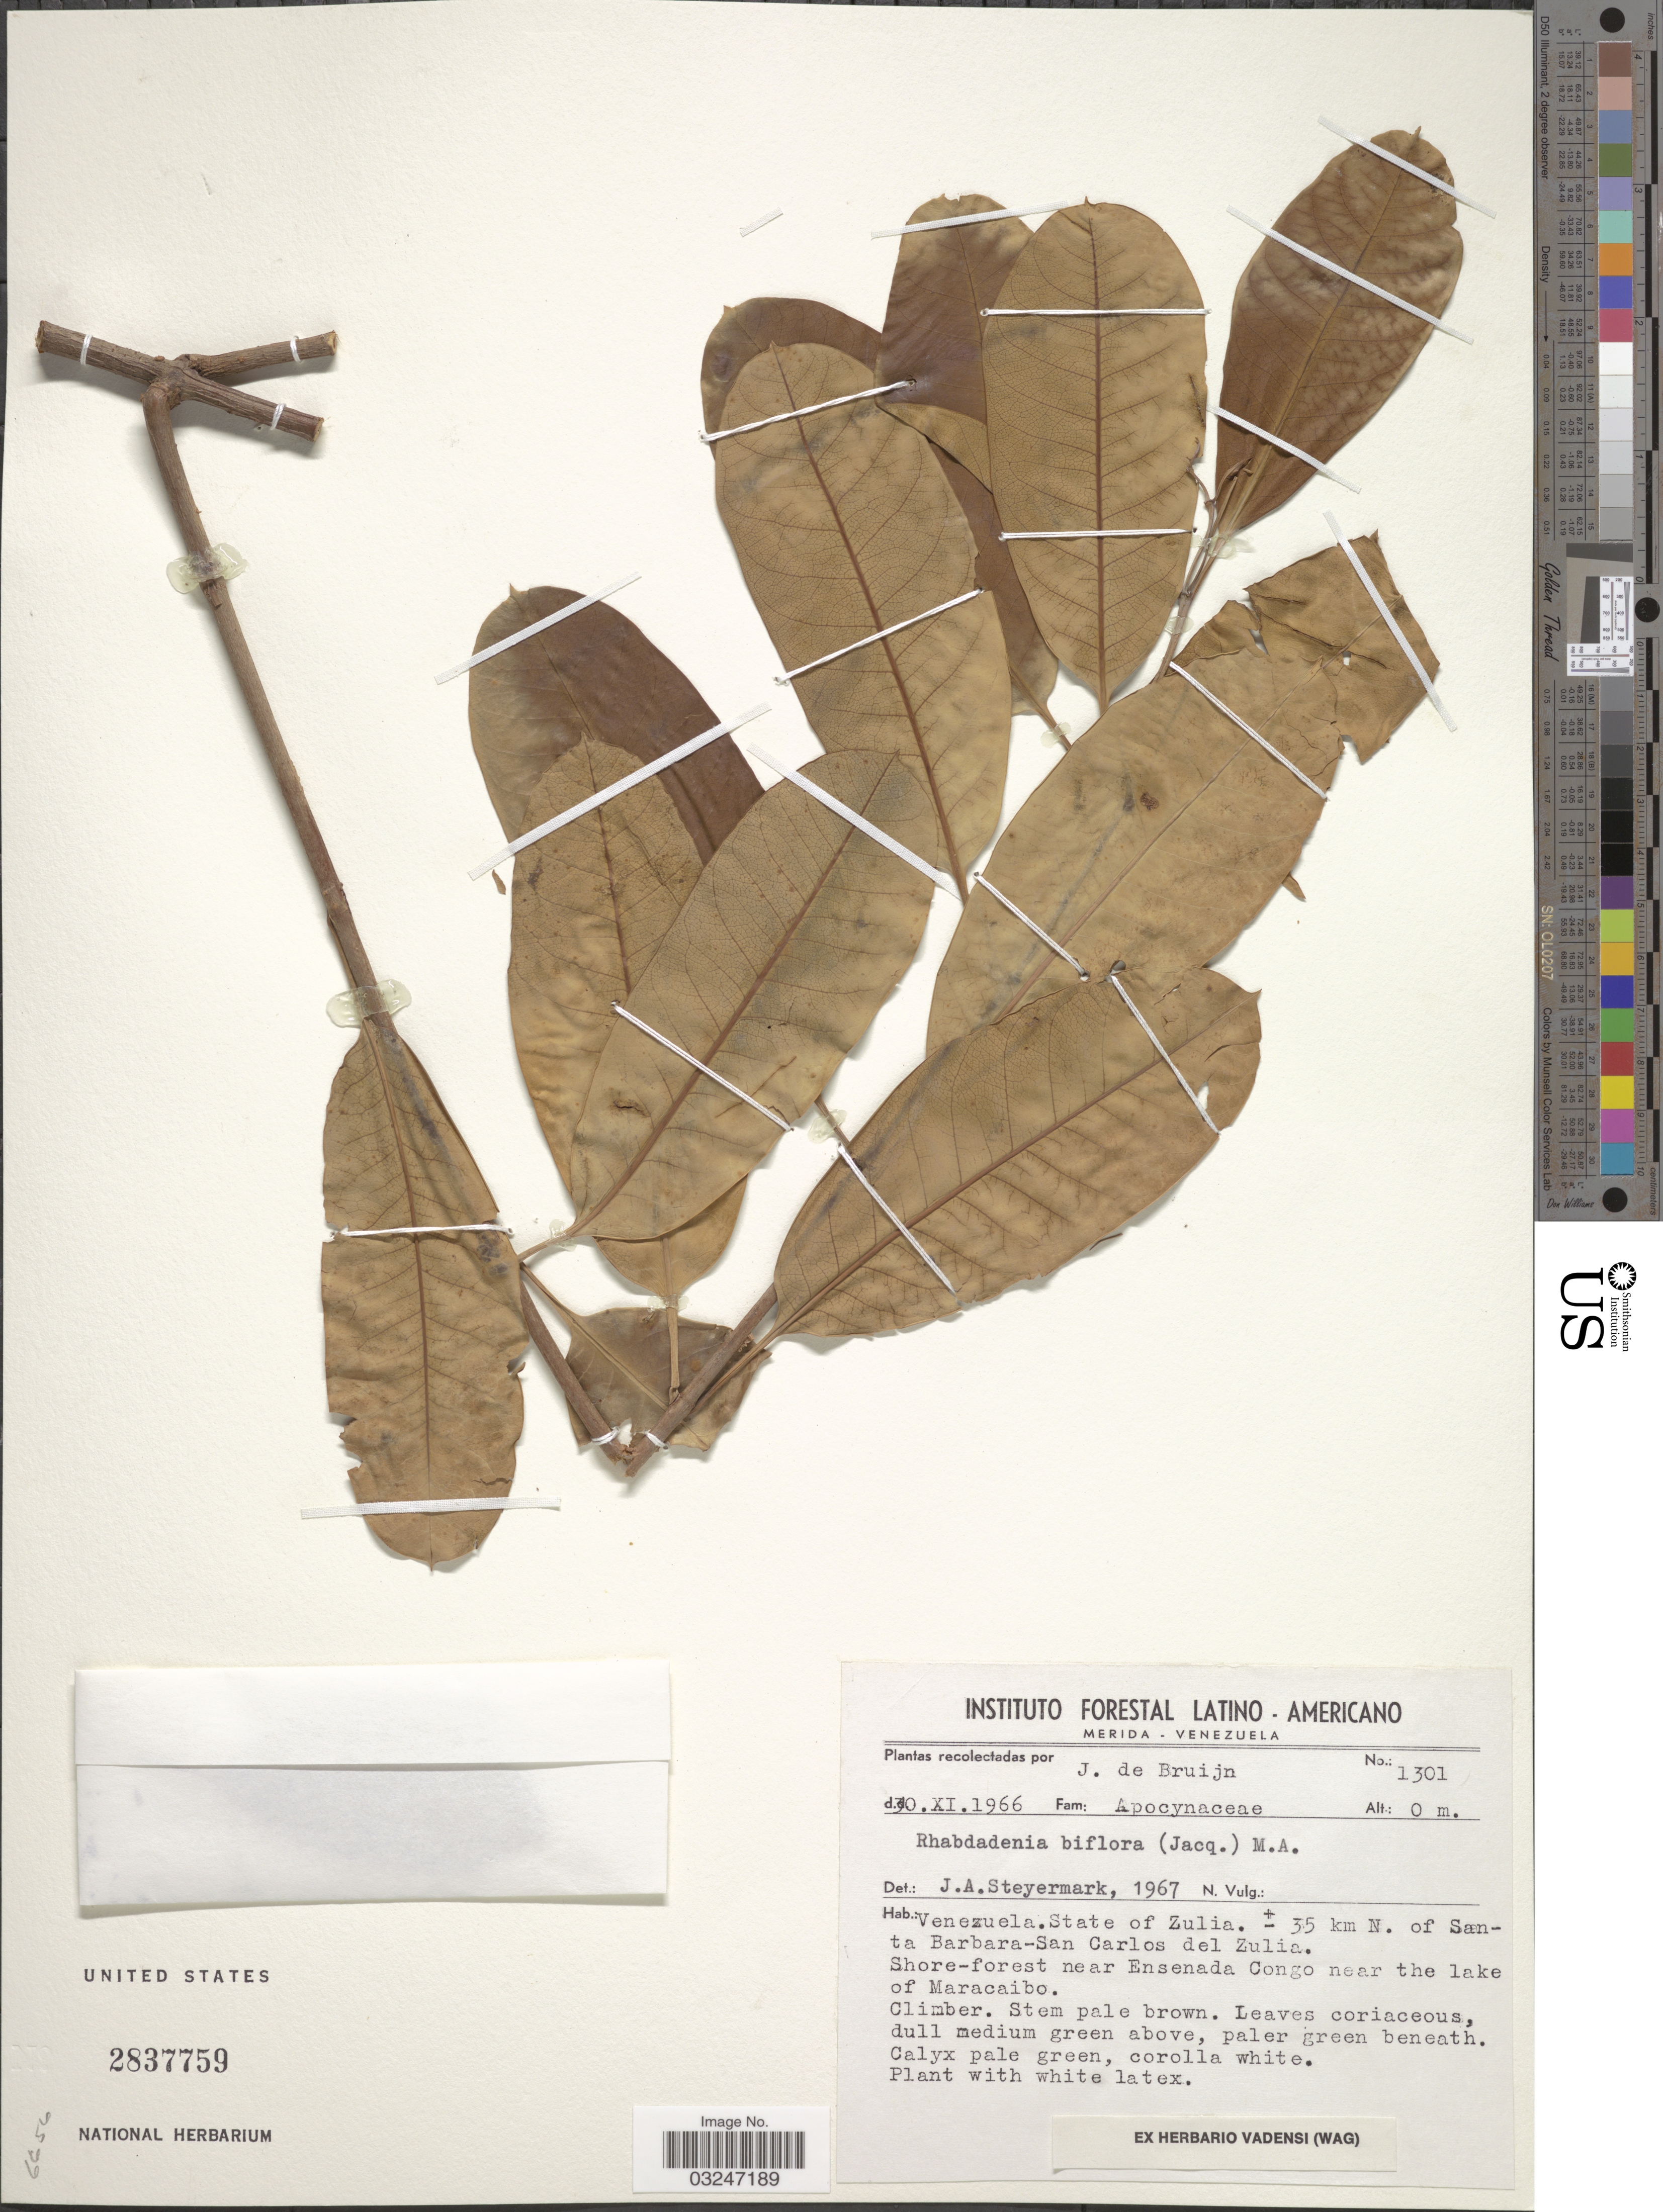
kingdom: Plantae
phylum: Tracheophyta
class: Magnoliopsida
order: Gentianales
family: Apocynaceae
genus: Rhabdadenia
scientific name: Rhabdadenia biflora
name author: (Jacq.) Müll. Arg.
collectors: J. Bruijn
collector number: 1301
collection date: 1966-11-30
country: Venezuela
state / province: Zulia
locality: ± 35 km N. of Santa Barbara-San Carlos del Zulia. Shore-forest near Ensenada Congo near the lake of Maracaibo.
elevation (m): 0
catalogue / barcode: US 2837759